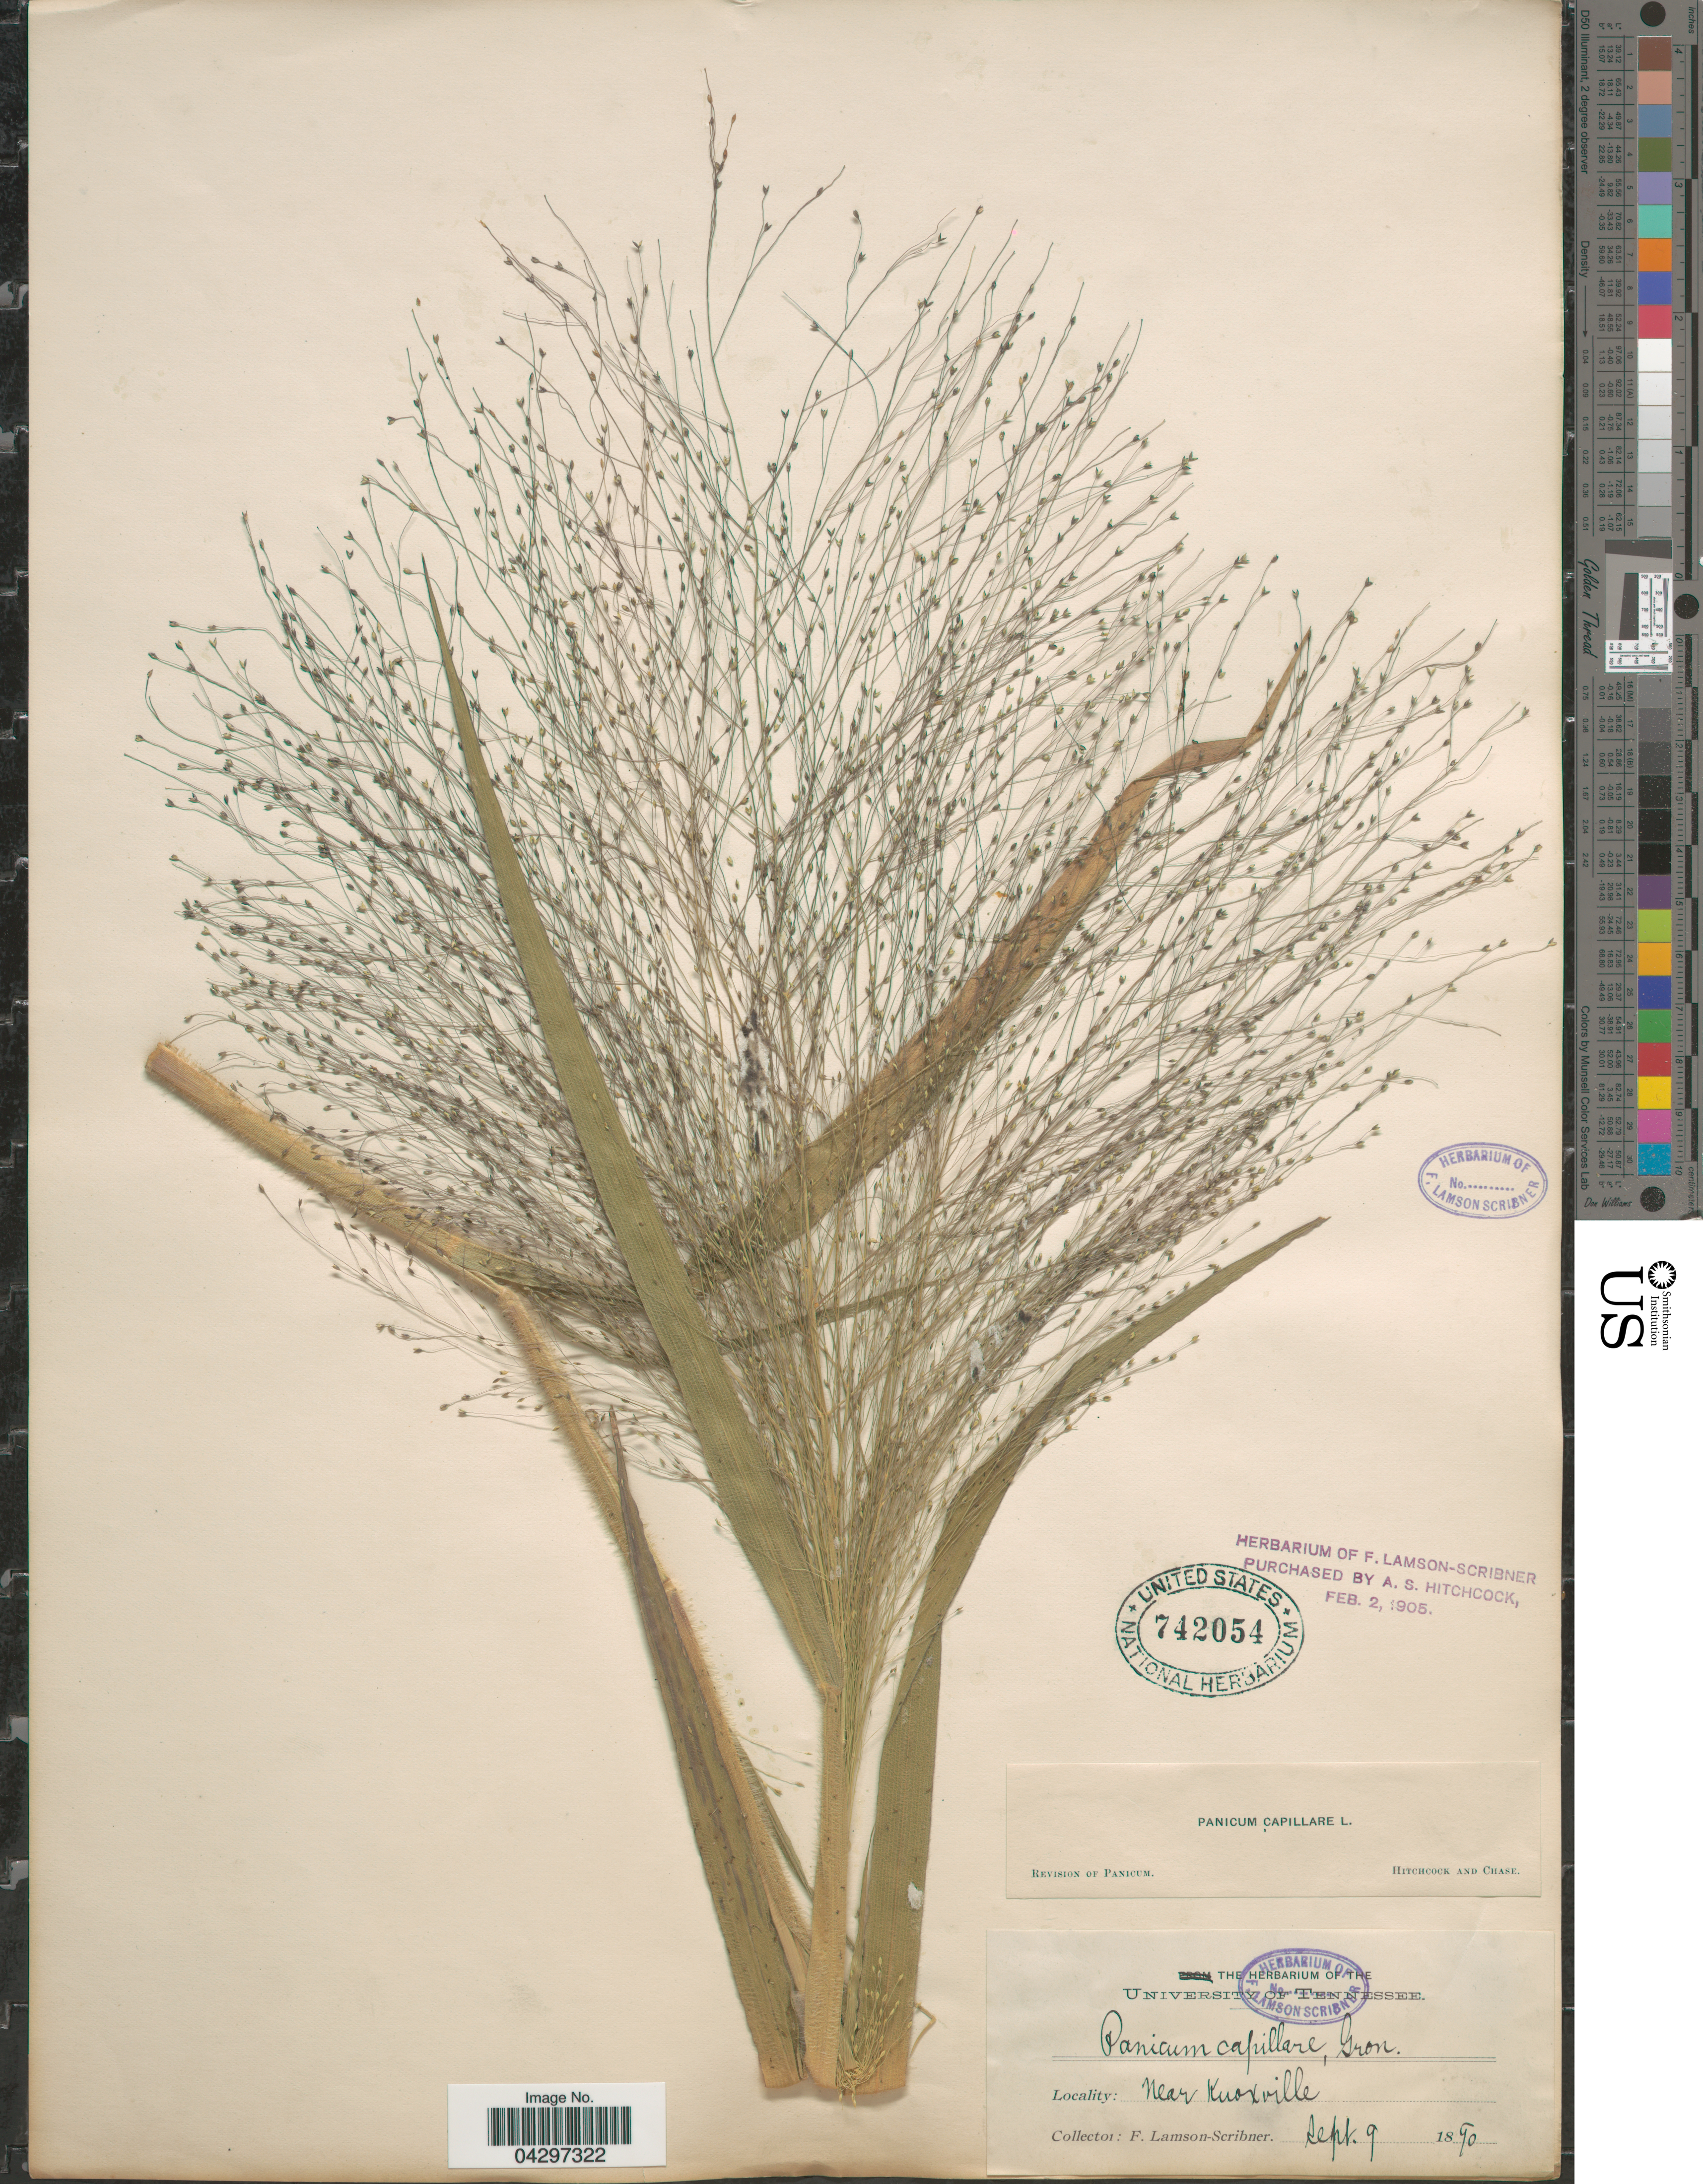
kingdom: Plantae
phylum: Tracheophyta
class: Liliopsida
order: Poales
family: Poaceae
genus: Panicum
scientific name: Panicum capillare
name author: L.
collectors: F. Lamson-Scribner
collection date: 1890-09-09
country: United States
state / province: Tennessee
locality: Near Knoxville.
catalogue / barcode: US 742054